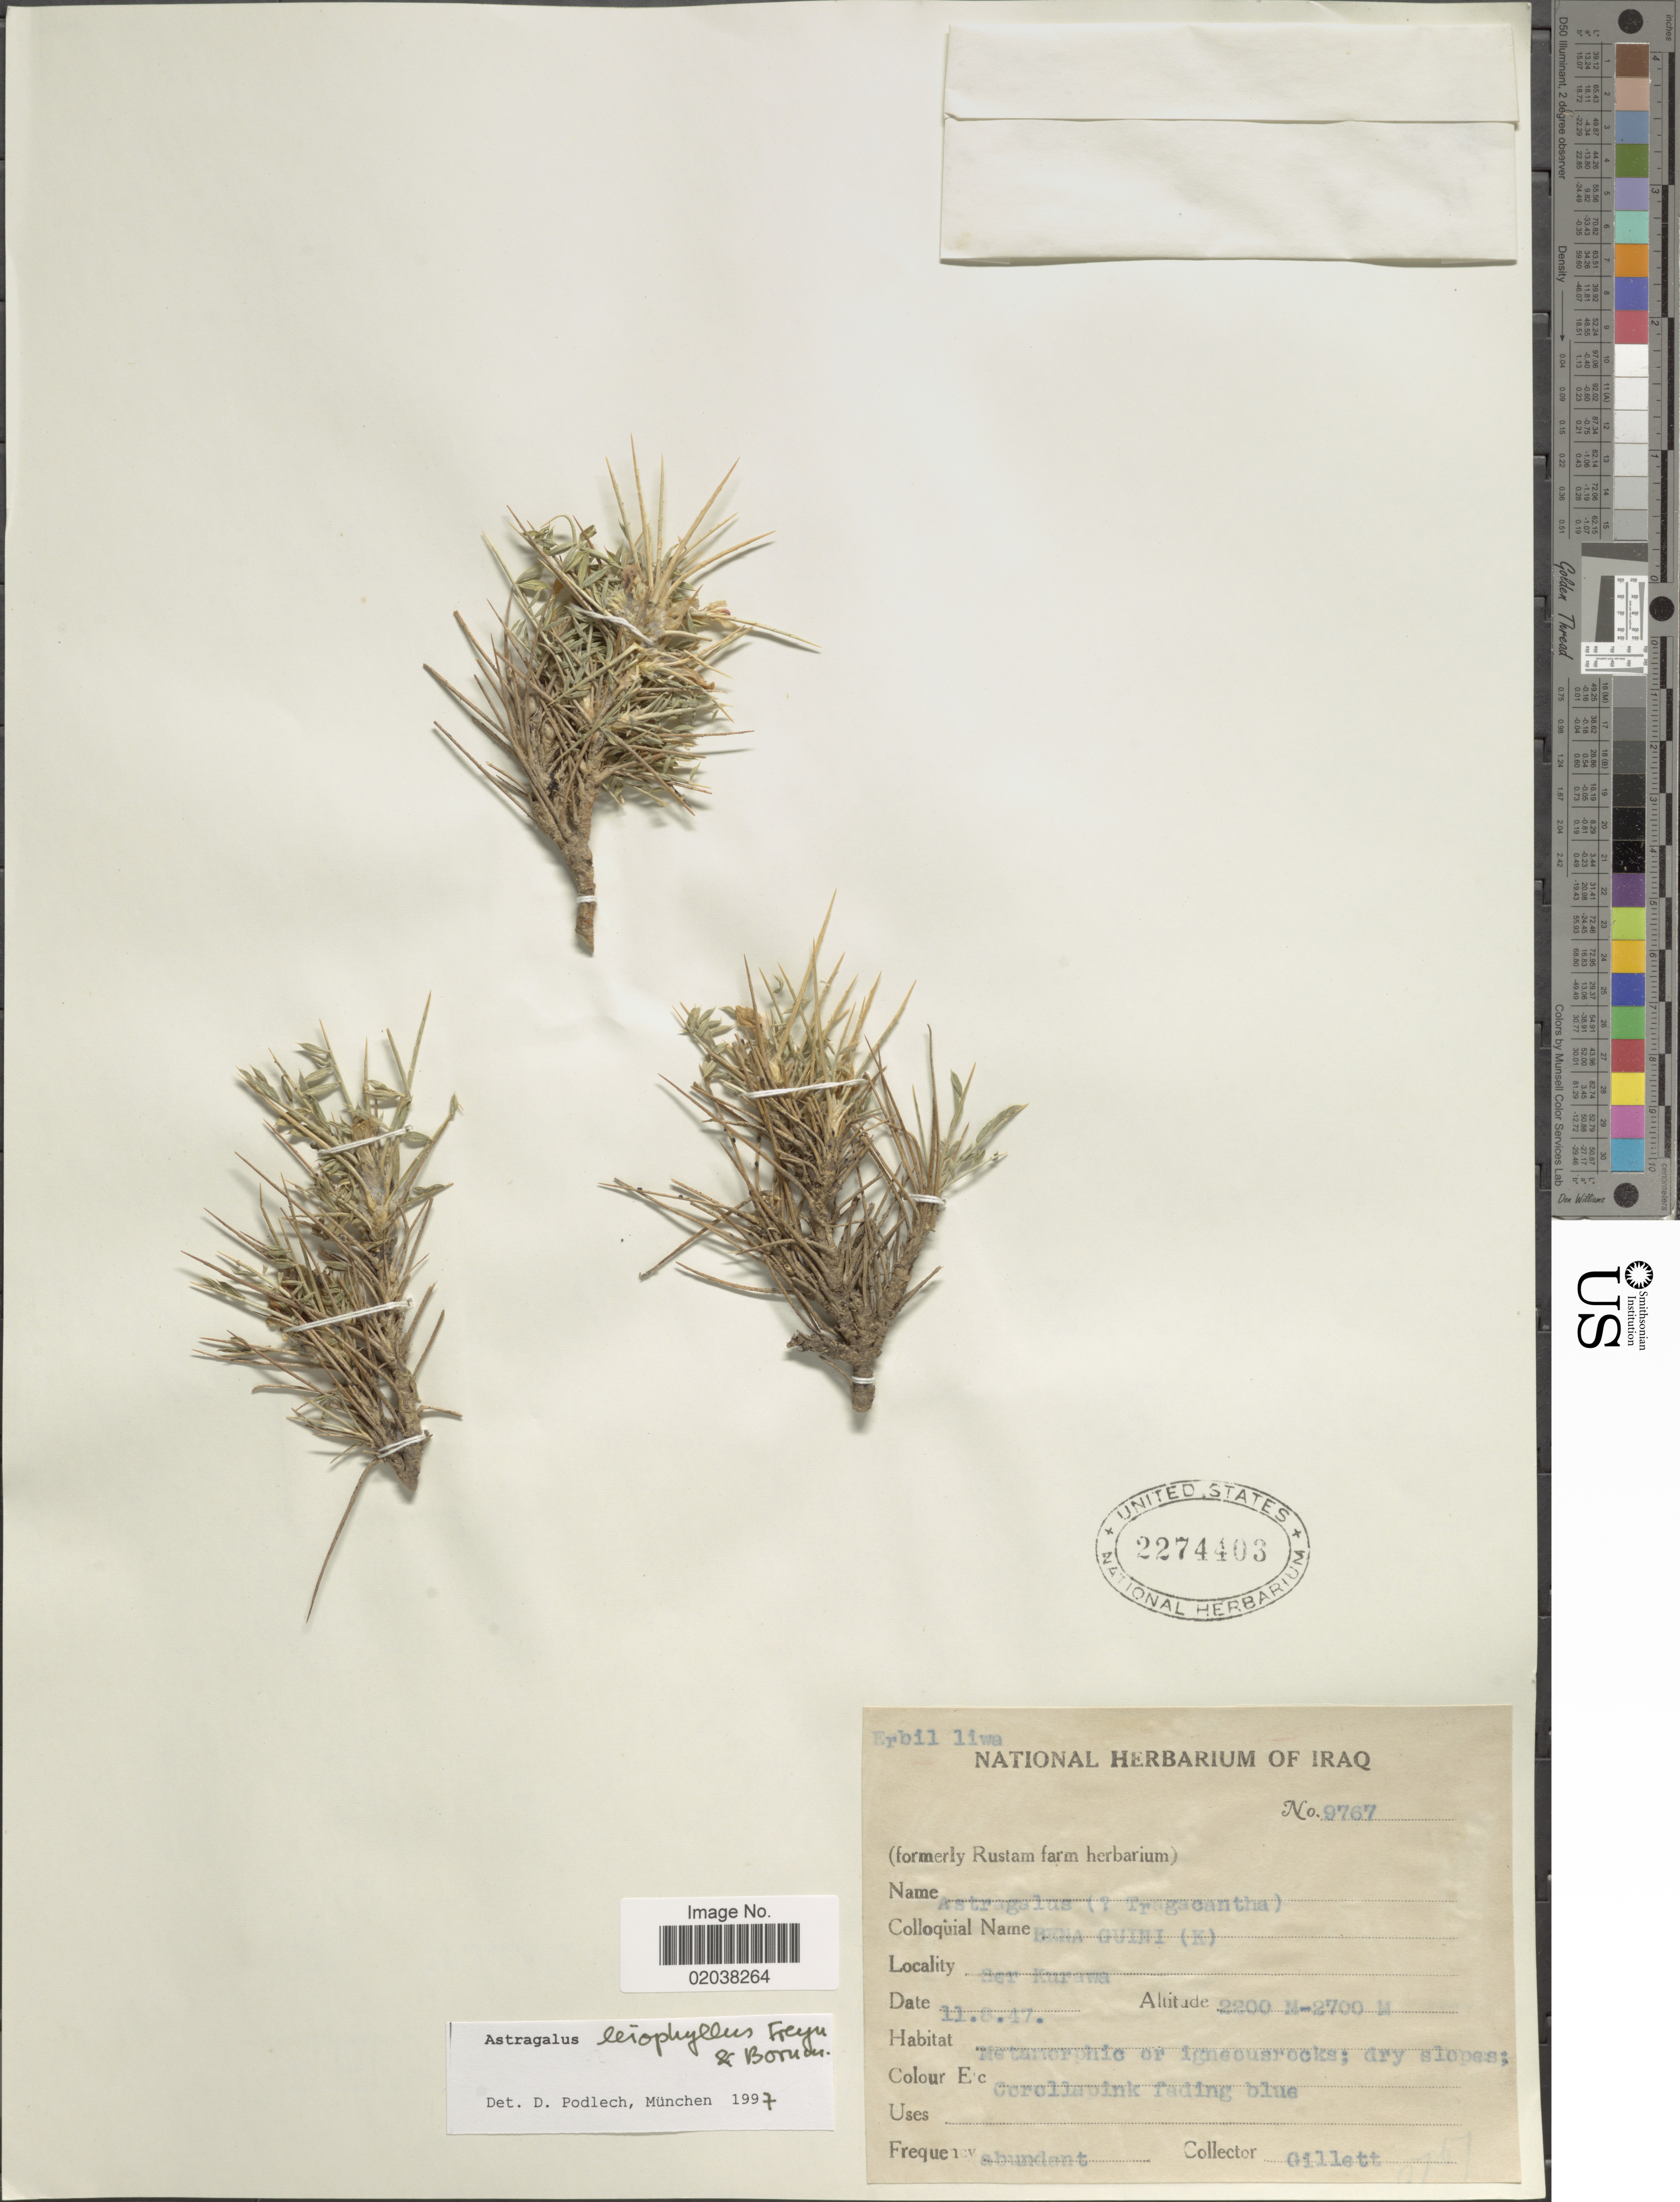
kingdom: Plantae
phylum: Tracheophyta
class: Magnoliopsida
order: Fabales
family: Fabaceae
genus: Astragalus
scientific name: Astragalus leiophyllus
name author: Freyn & Bornm.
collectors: Gillett, --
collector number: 9767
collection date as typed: Transcribed d/m/y: 11/8/47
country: Iraq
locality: Ser Kurawa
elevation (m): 2200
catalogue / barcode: US 2274403